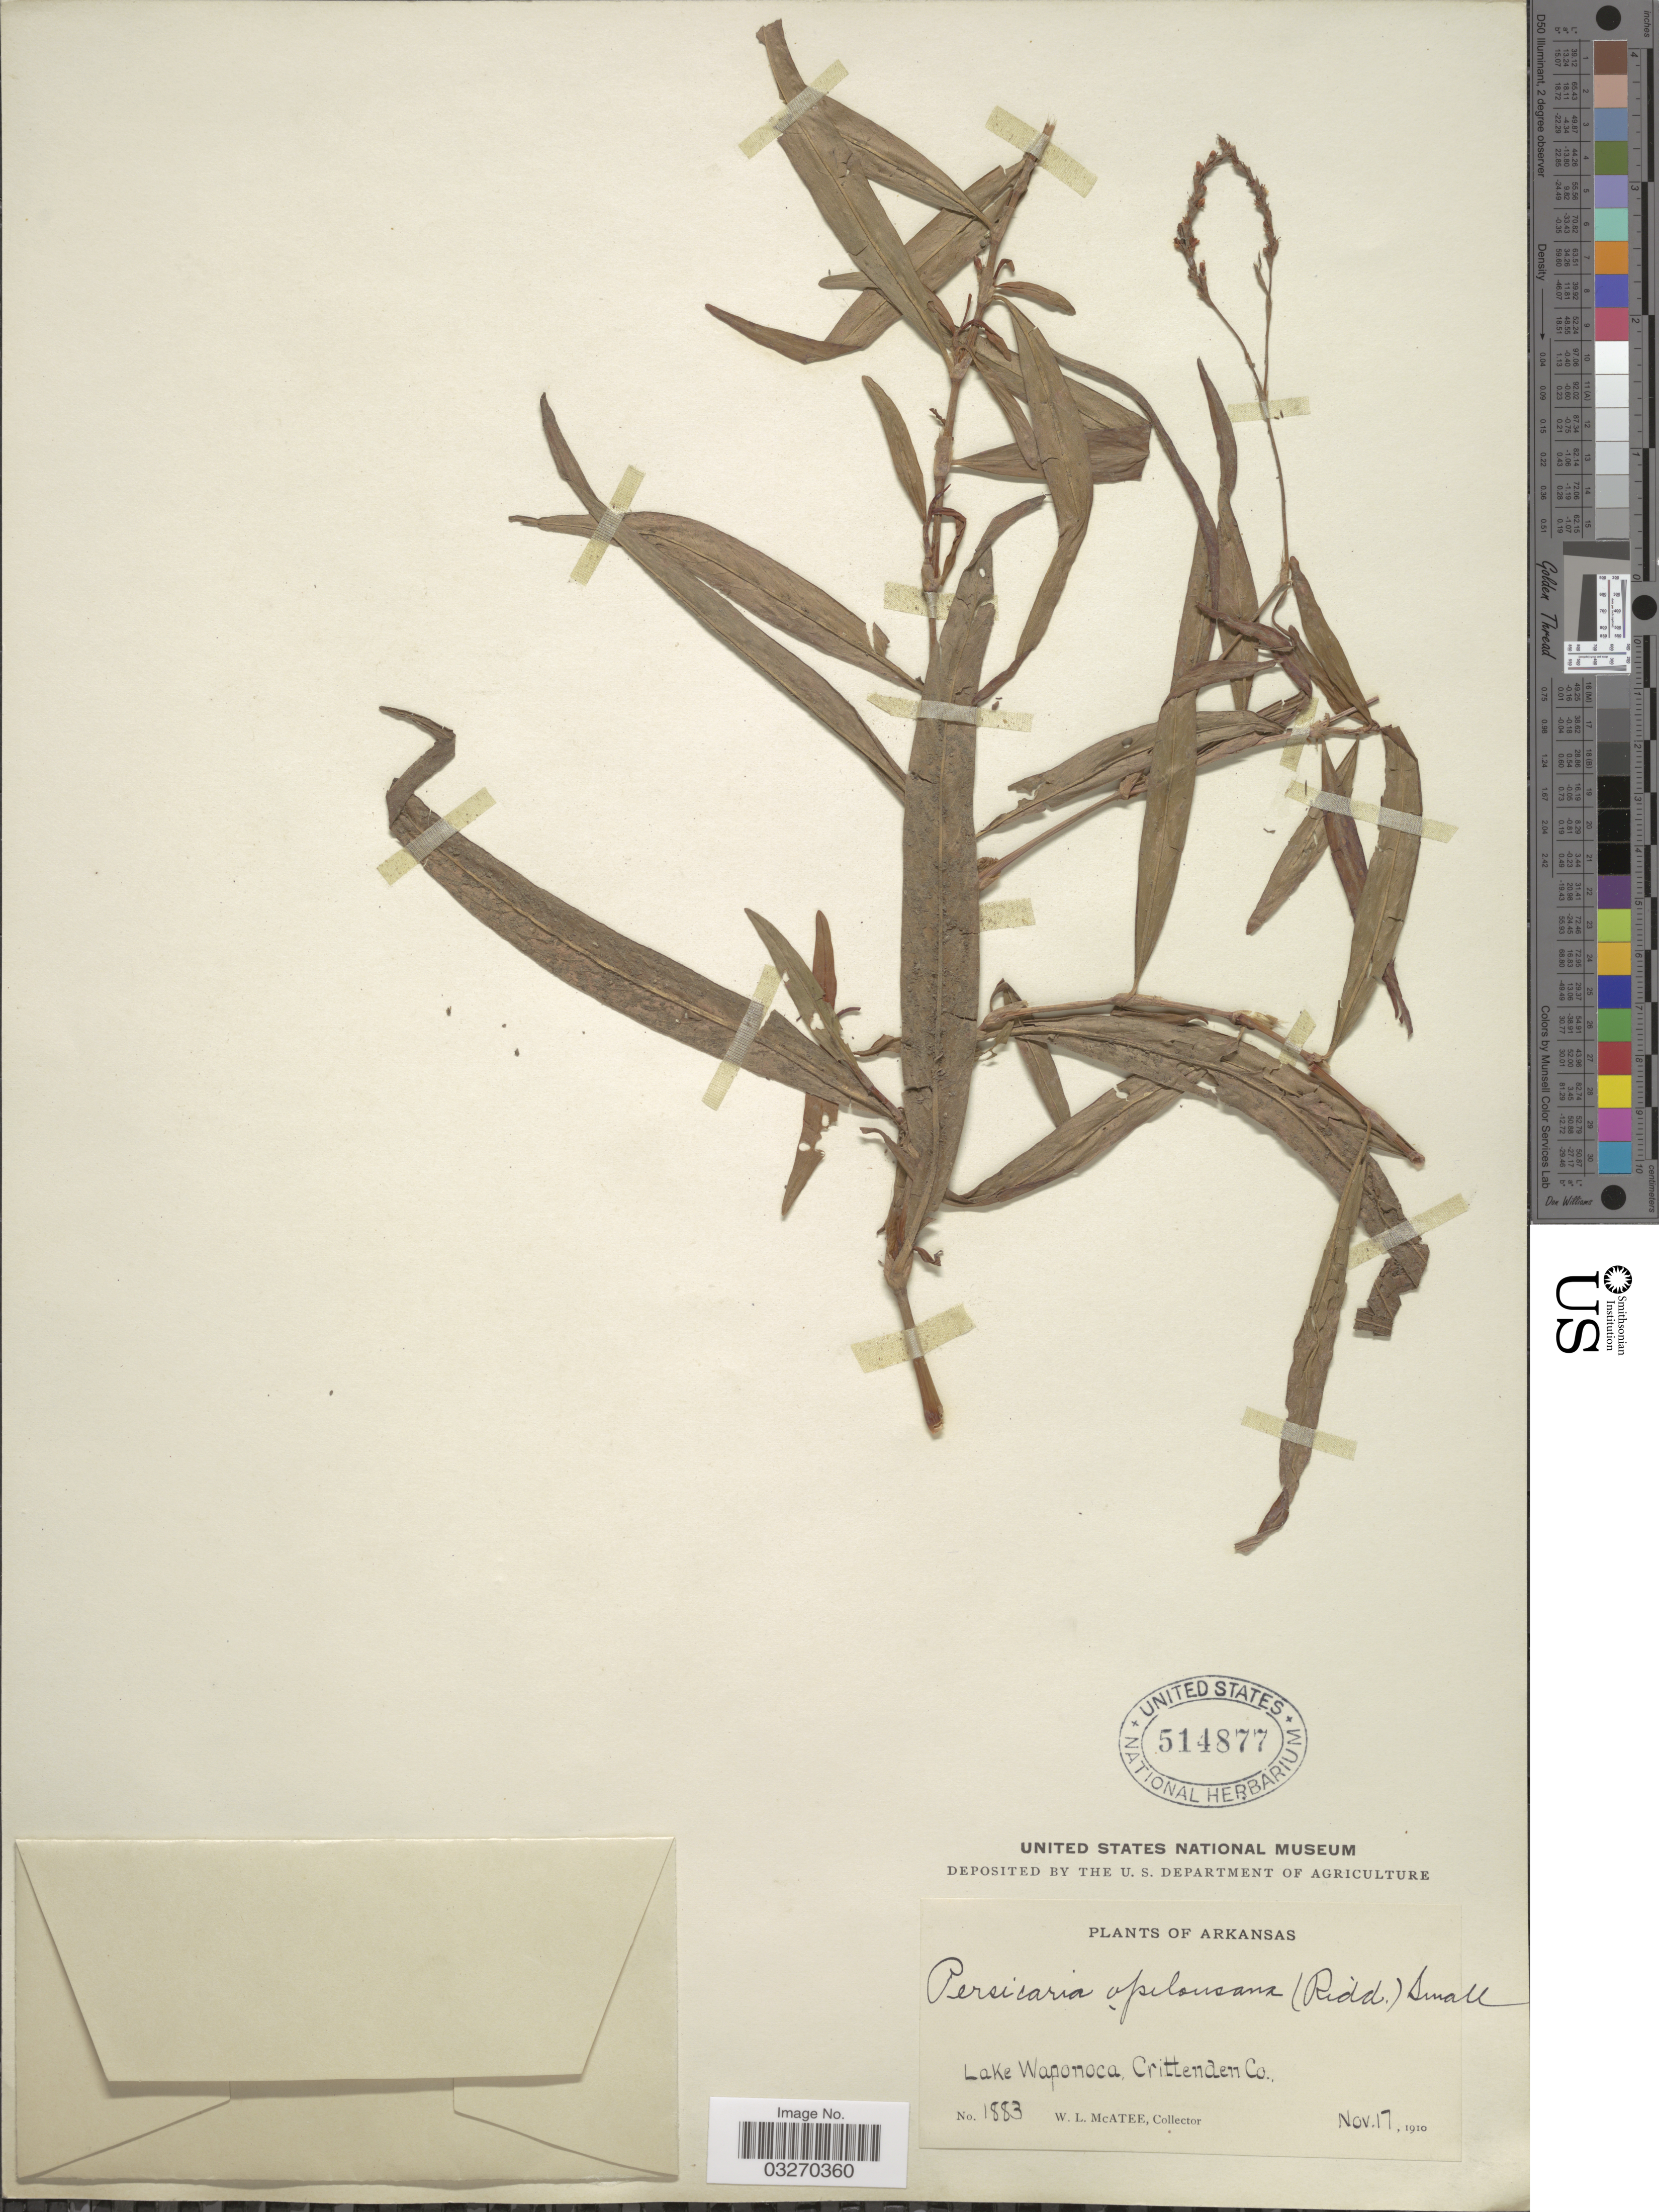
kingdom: Plantae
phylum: Tracheophyta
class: Magnoliopsida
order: Caryophyllales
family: Polygonaceae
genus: Persicaria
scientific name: Persicaria hydropiperoides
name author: (Michx.) Small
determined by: Atha, D. E.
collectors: W. McAtee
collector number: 1883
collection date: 1910-11-17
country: United States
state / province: Arkansas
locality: Lake Waponoca, Crittenden Co.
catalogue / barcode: US 514877